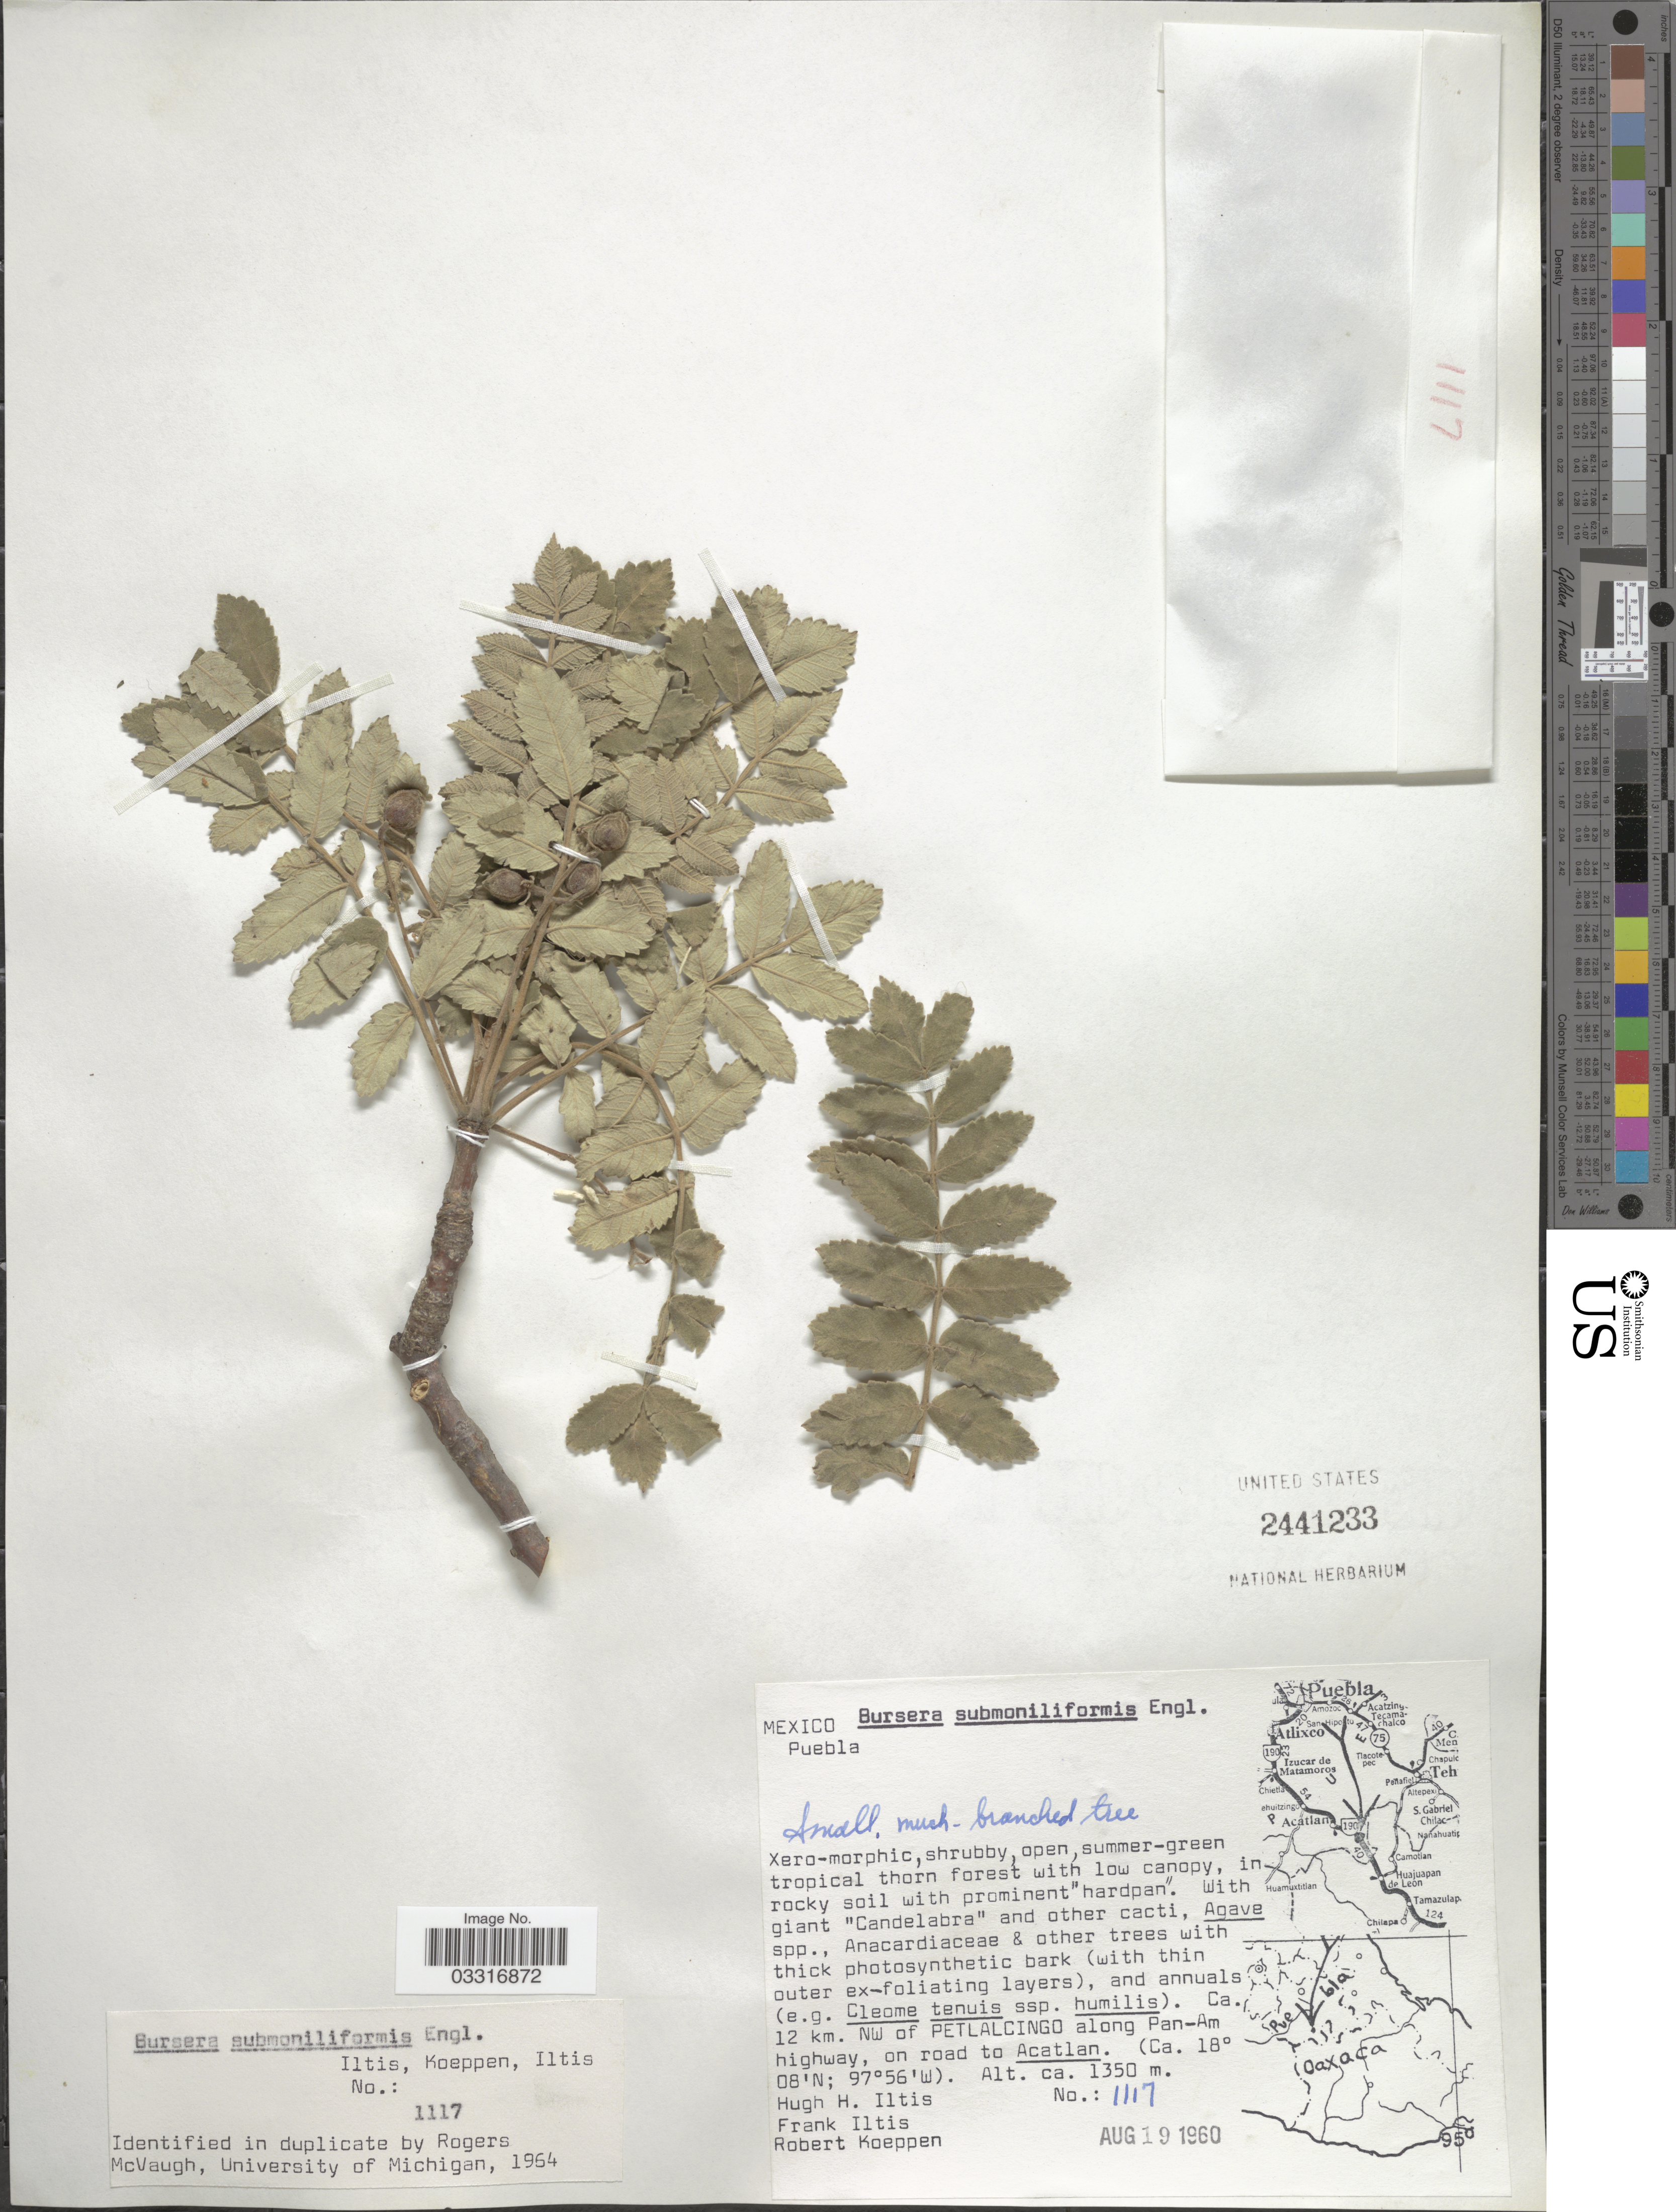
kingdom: Plantae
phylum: Tracheophyta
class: Magnoliopsida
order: Sapindales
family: Burseraceae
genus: Bursera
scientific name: Bursera submoniliformis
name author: Engl. in A. DC.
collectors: H. Iltis, F. S. Iltis & R. C. Koeppen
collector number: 1117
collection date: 1960-08-19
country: Mexico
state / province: Puebla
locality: Ca. 12 km. NW of Petlalcingo along Pan-Am highway, on road to Acatlan.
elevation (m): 1350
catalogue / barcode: US 2441233